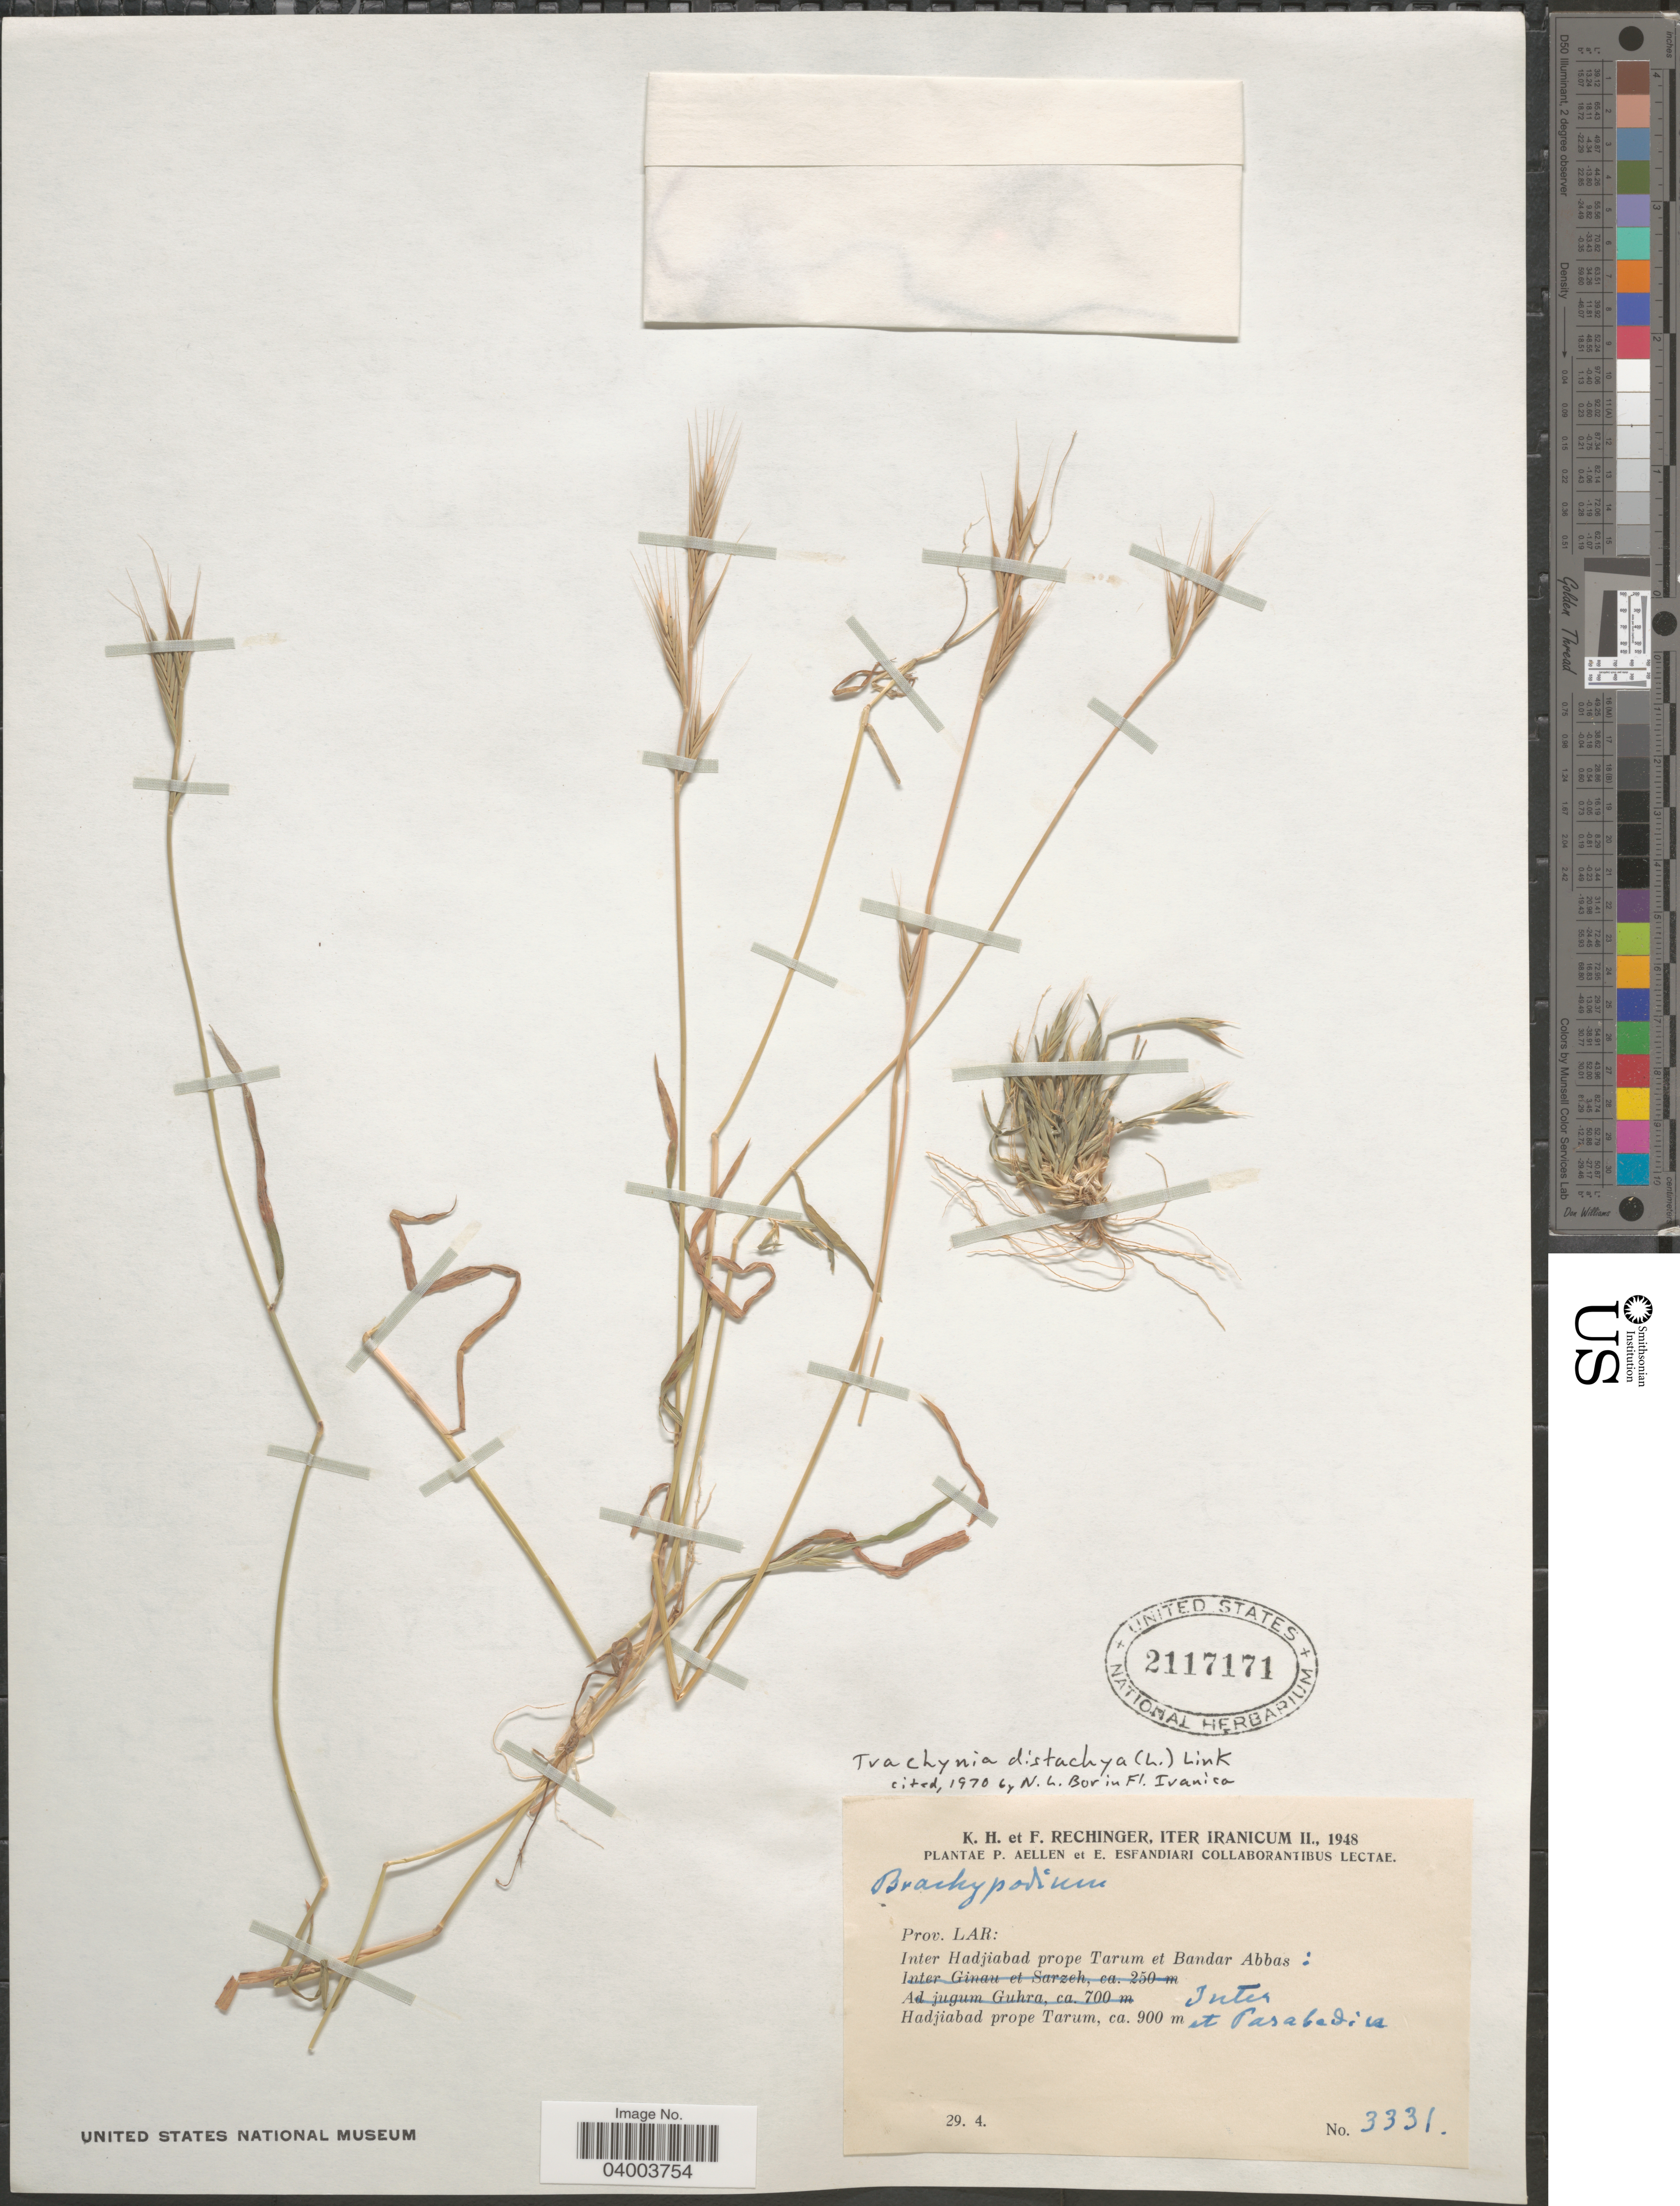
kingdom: Plantae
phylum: Tracheophyta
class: Liliopsida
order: Poales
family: Poaceae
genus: Brachypodium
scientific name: Brachypodium distachyon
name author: (L.) P. Beauv.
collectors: K. H. Rechinger & F. Rechinger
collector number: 3331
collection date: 1948-04-29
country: Iran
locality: Prov. Lar: Inter Hadjiabad prope Tarun et Bandar Abbas: Inter Hadjiabad prope Tarum et Pasabadica [interpreted].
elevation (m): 900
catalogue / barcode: US 2117171